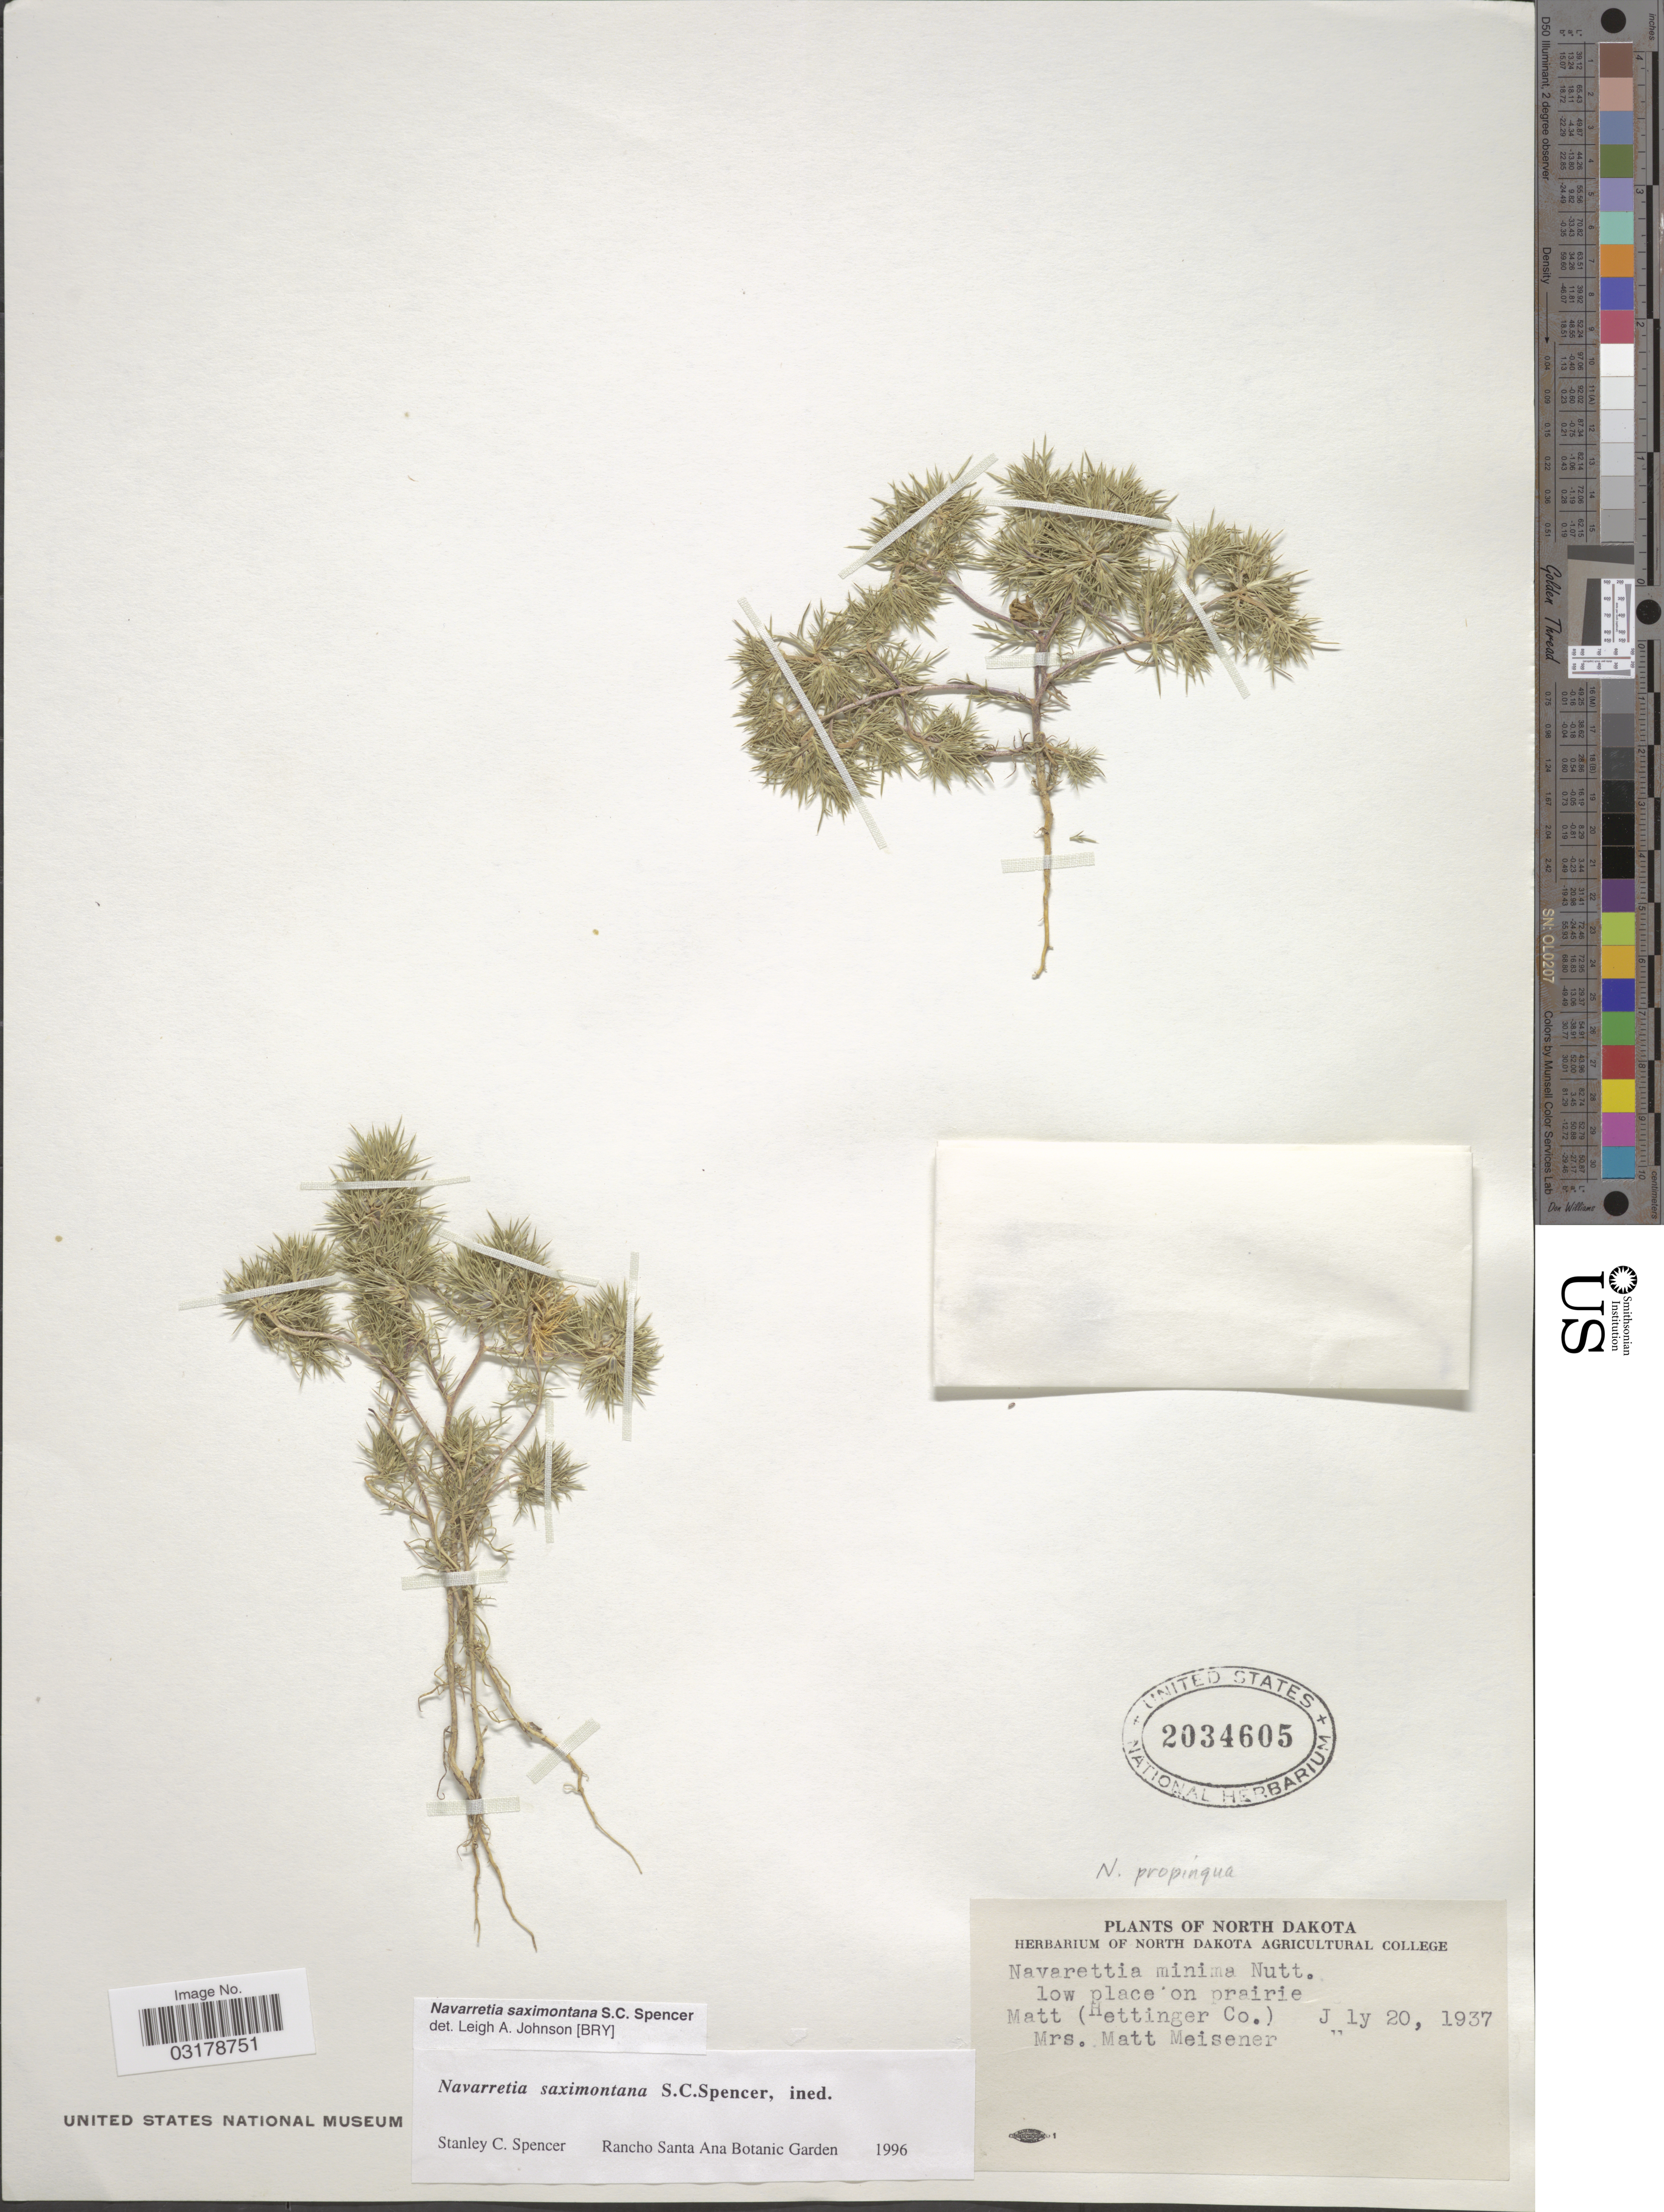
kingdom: Plantae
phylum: Tracheophyta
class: Magnoliopsida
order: Ericales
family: Polemoniaceae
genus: Navarretia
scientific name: Navarretia saximontana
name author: S.C. Spencer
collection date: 1937-07-20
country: United States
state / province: North Dakota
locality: Matt (Hettinger Co.).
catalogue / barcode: US 2034605